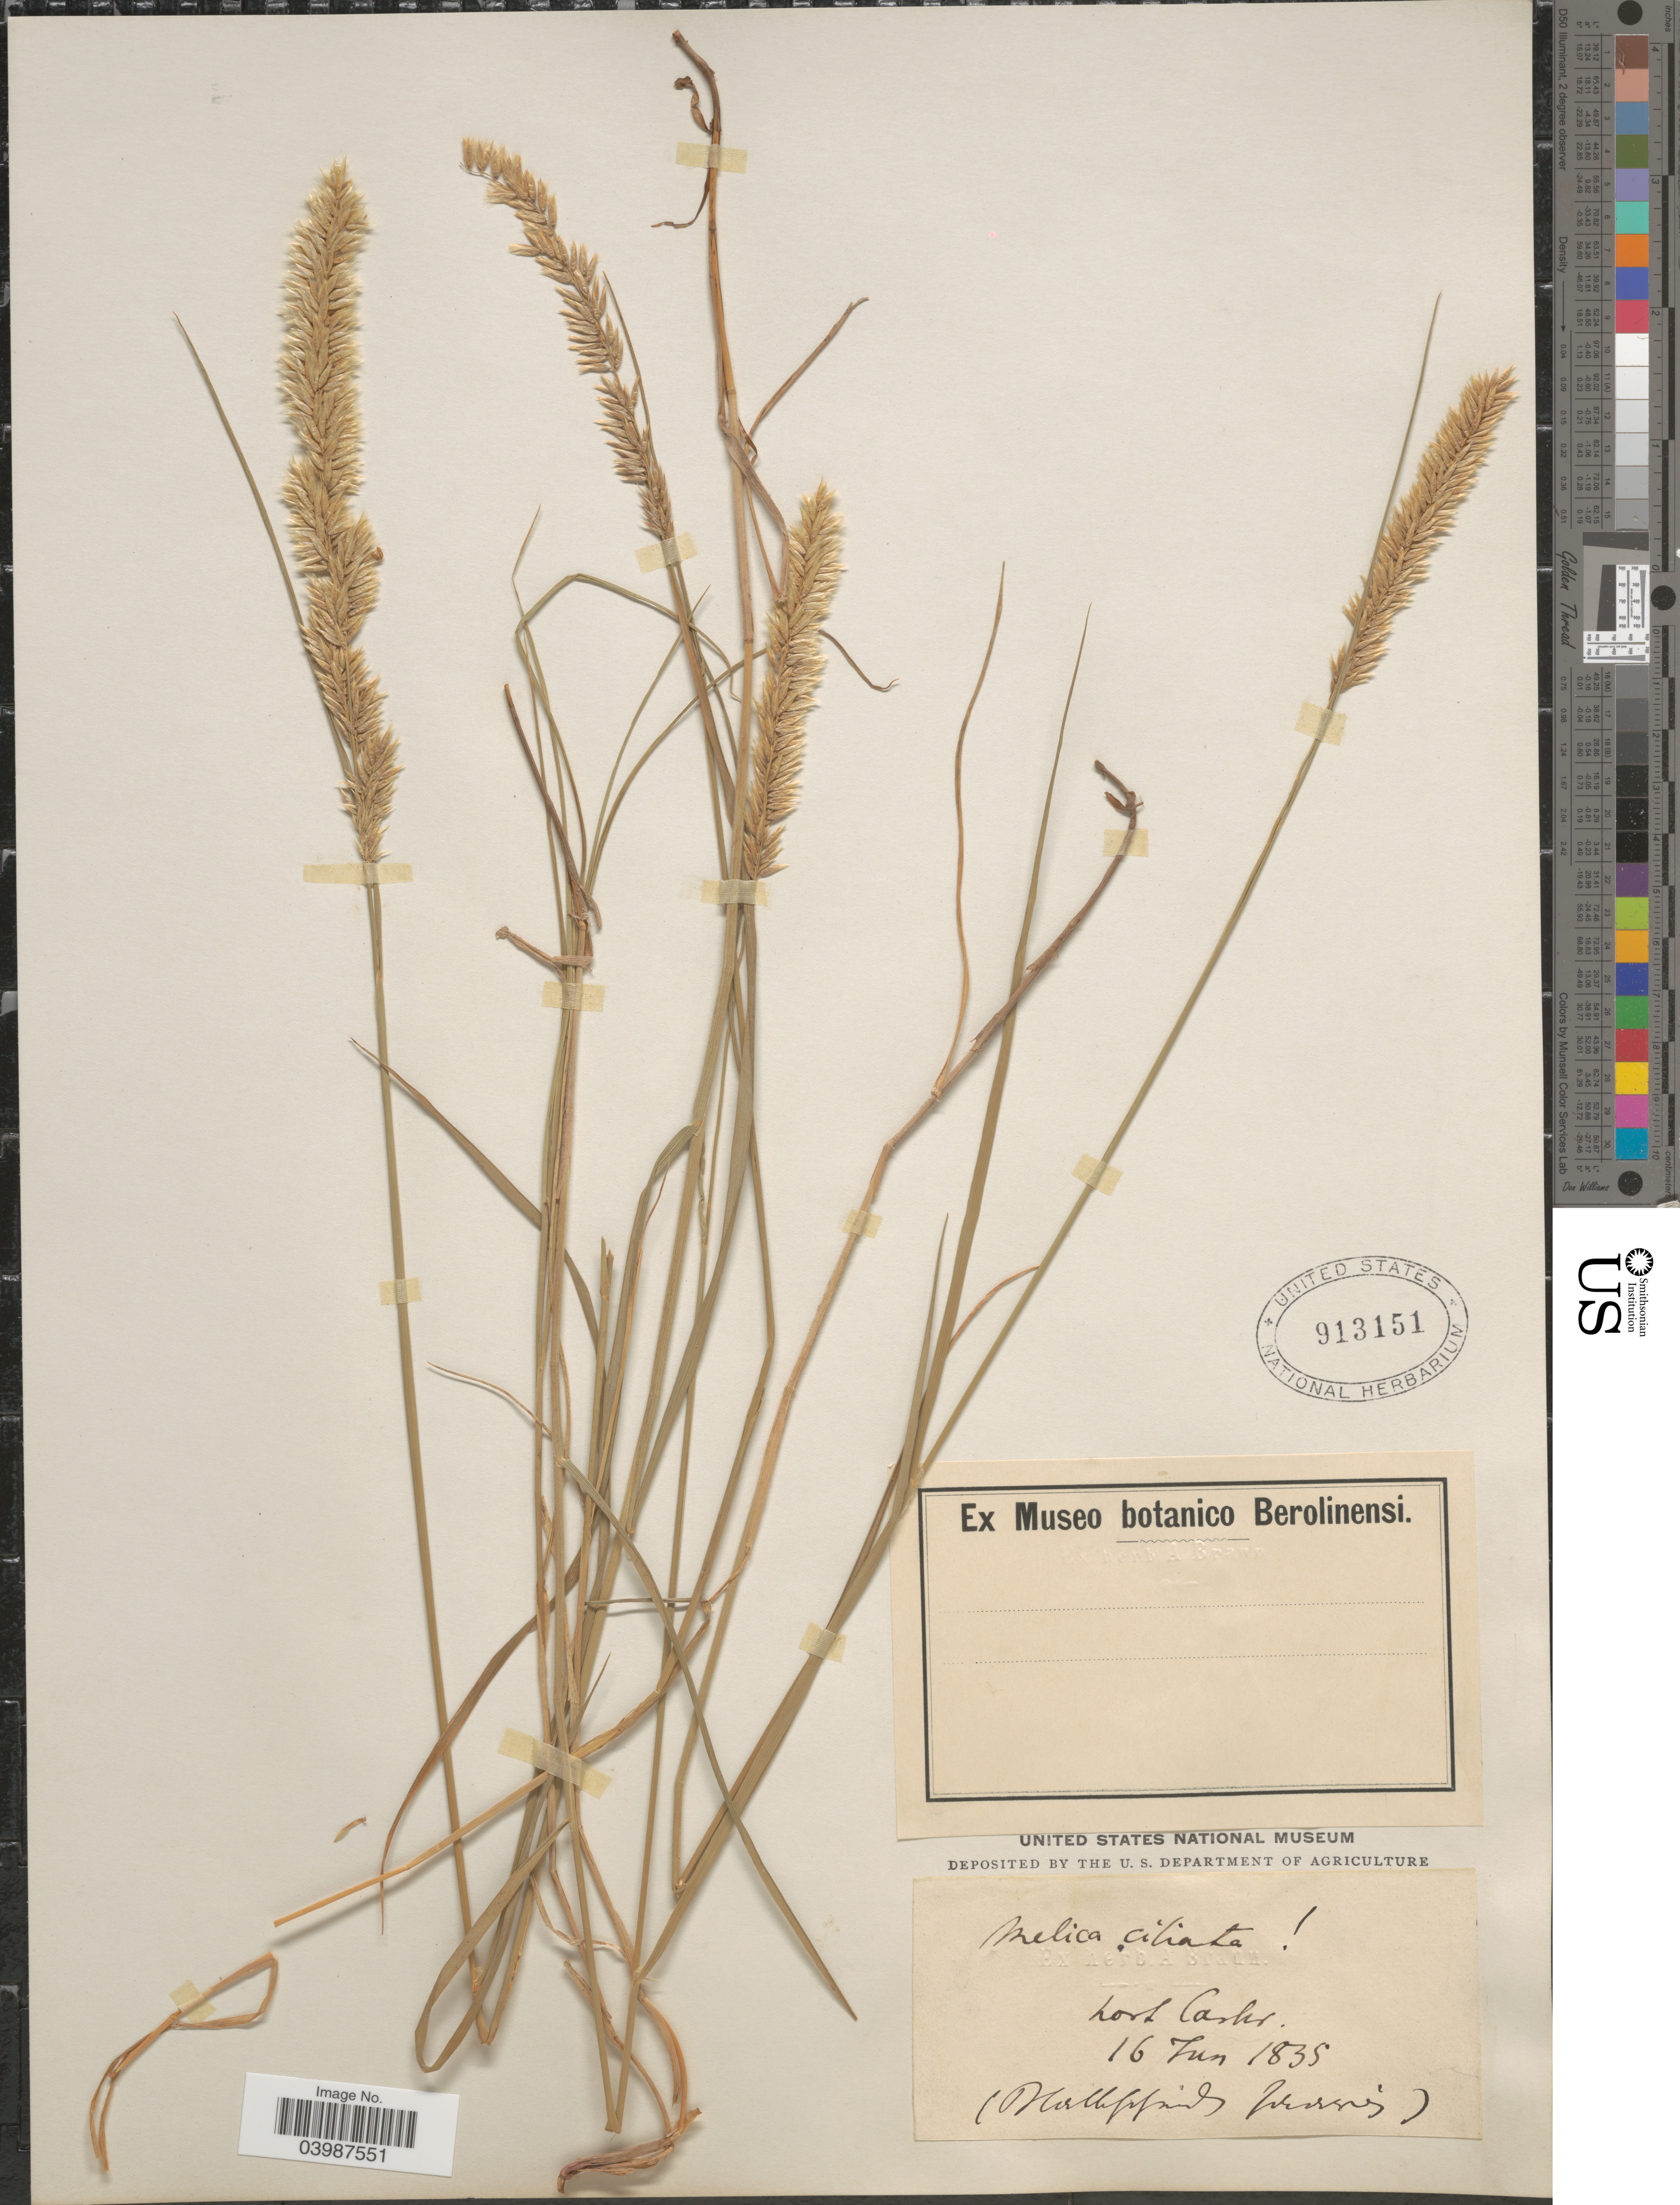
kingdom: Plantae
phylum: Tracheophyta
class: Liliopsida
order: Poales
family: Poaceae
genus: Melica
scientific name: Melica ciliata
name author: L.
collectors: ex herb. A. Braun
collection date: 1835-06-16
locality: hort Carter [interpreted]. ( [illegible text])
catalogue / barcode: US 913151